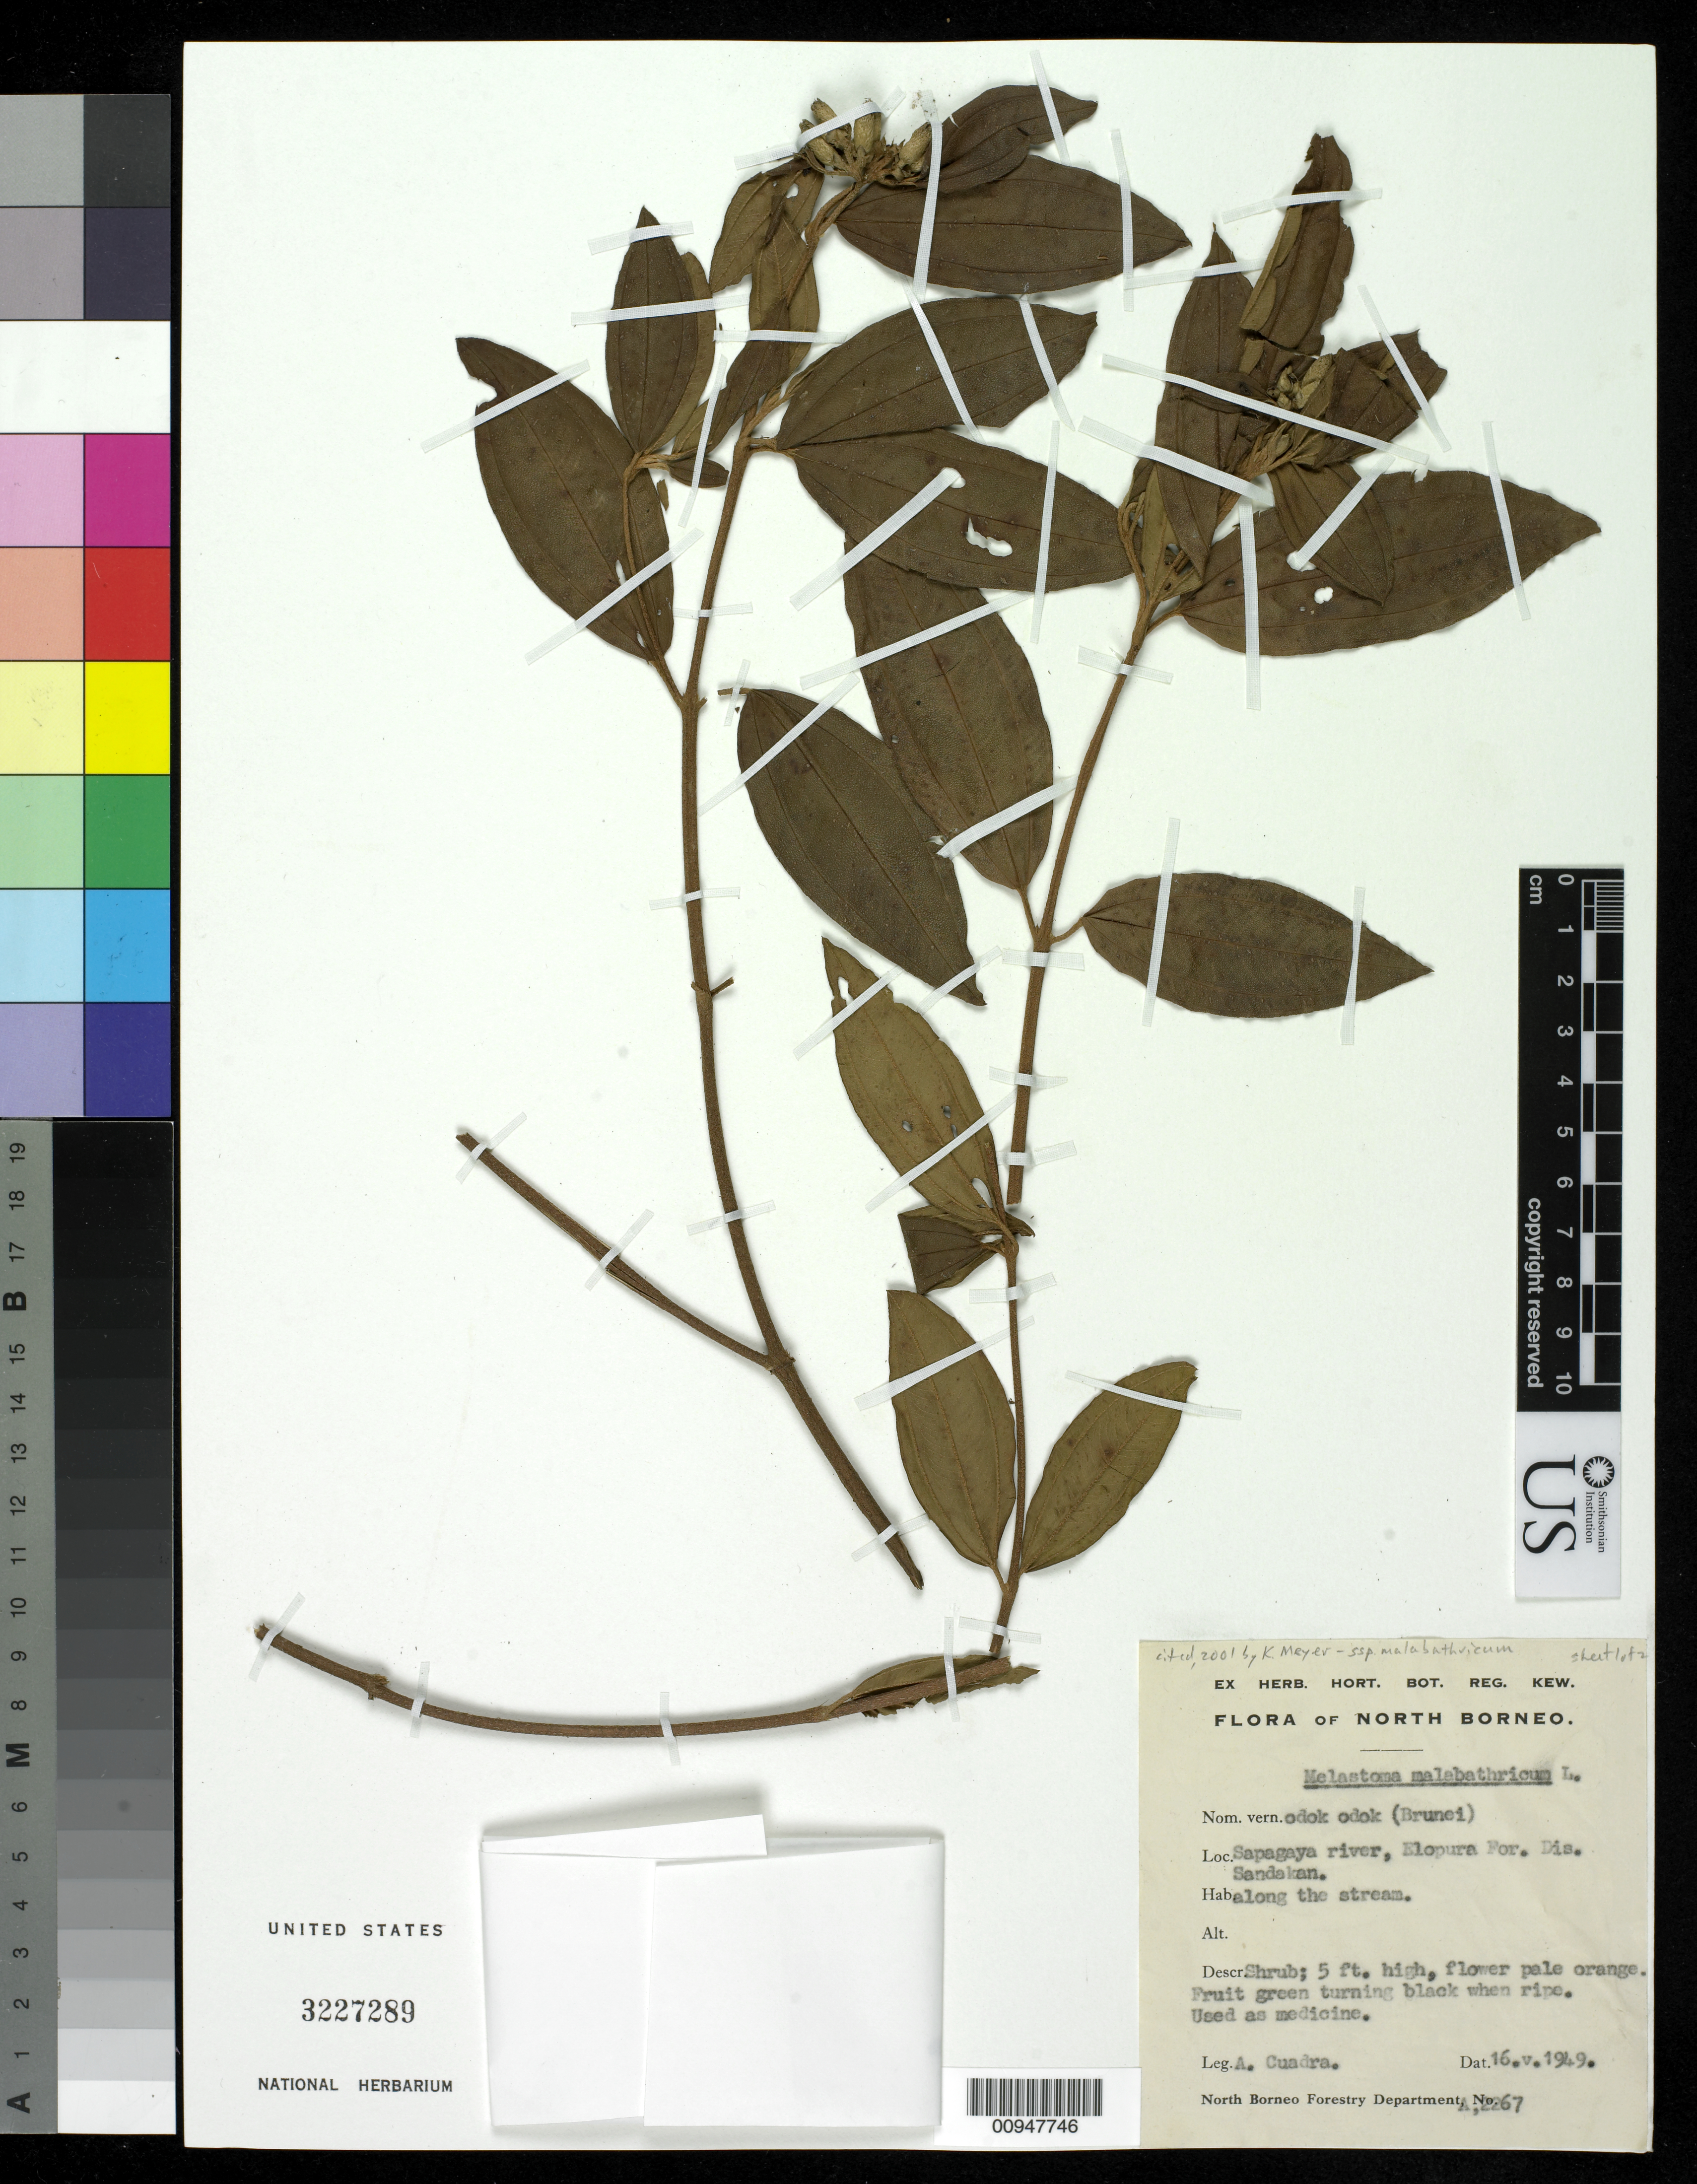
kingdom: Plantae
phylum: Tracheophyta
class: Magnoliopsida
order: Myrtales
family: Melastomataceae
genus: Melastoma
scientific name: Melastoma malabathricum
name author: L.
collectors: A. Cuadra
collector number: A 2267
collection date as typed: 16 May 1949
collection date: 1949-05-16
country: Indonesia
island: Borneo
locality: Sapagaya river, elopura for. Dis. Sandakan along the stream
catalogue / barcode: US 3227289